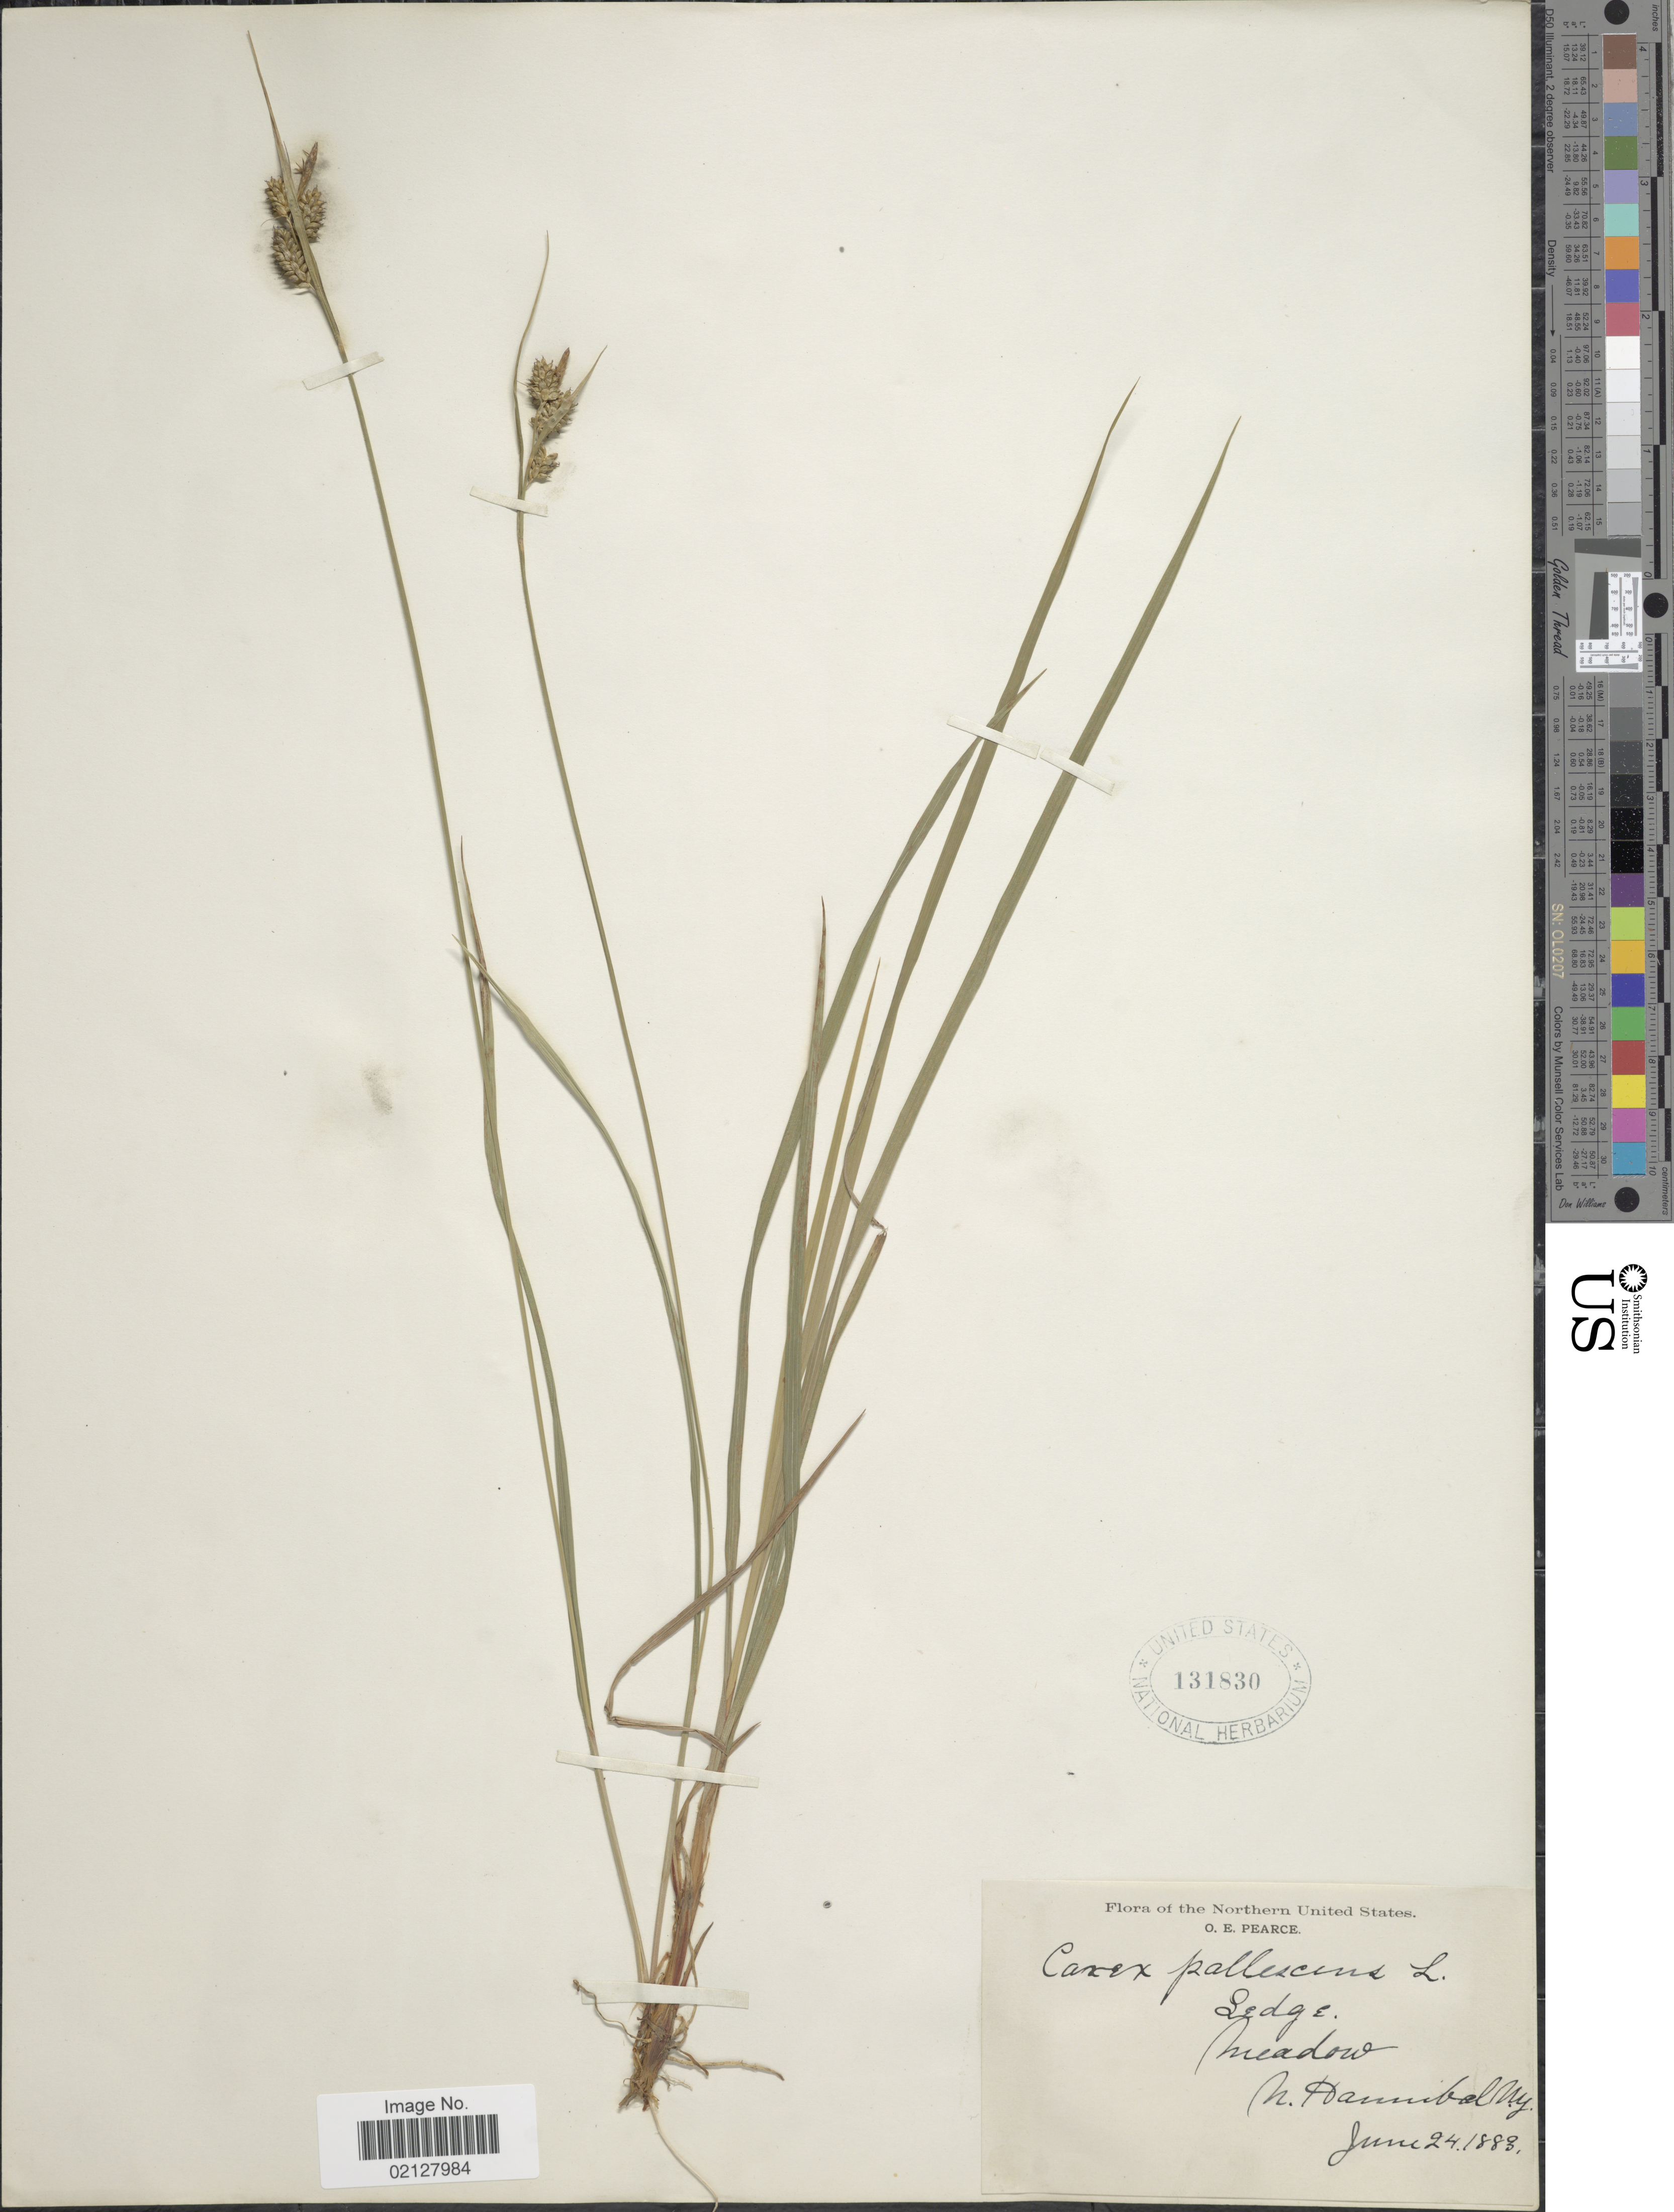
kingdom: Plantae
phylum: Tracheophyta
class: Liliopsida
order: Poales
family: Cyperaceae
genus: Carex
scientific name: Carex pallescens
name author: L.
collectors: O. E. Pearce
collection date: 1883-06-24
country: United States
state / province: New York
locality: N. Hannibal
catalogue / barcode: US 131830